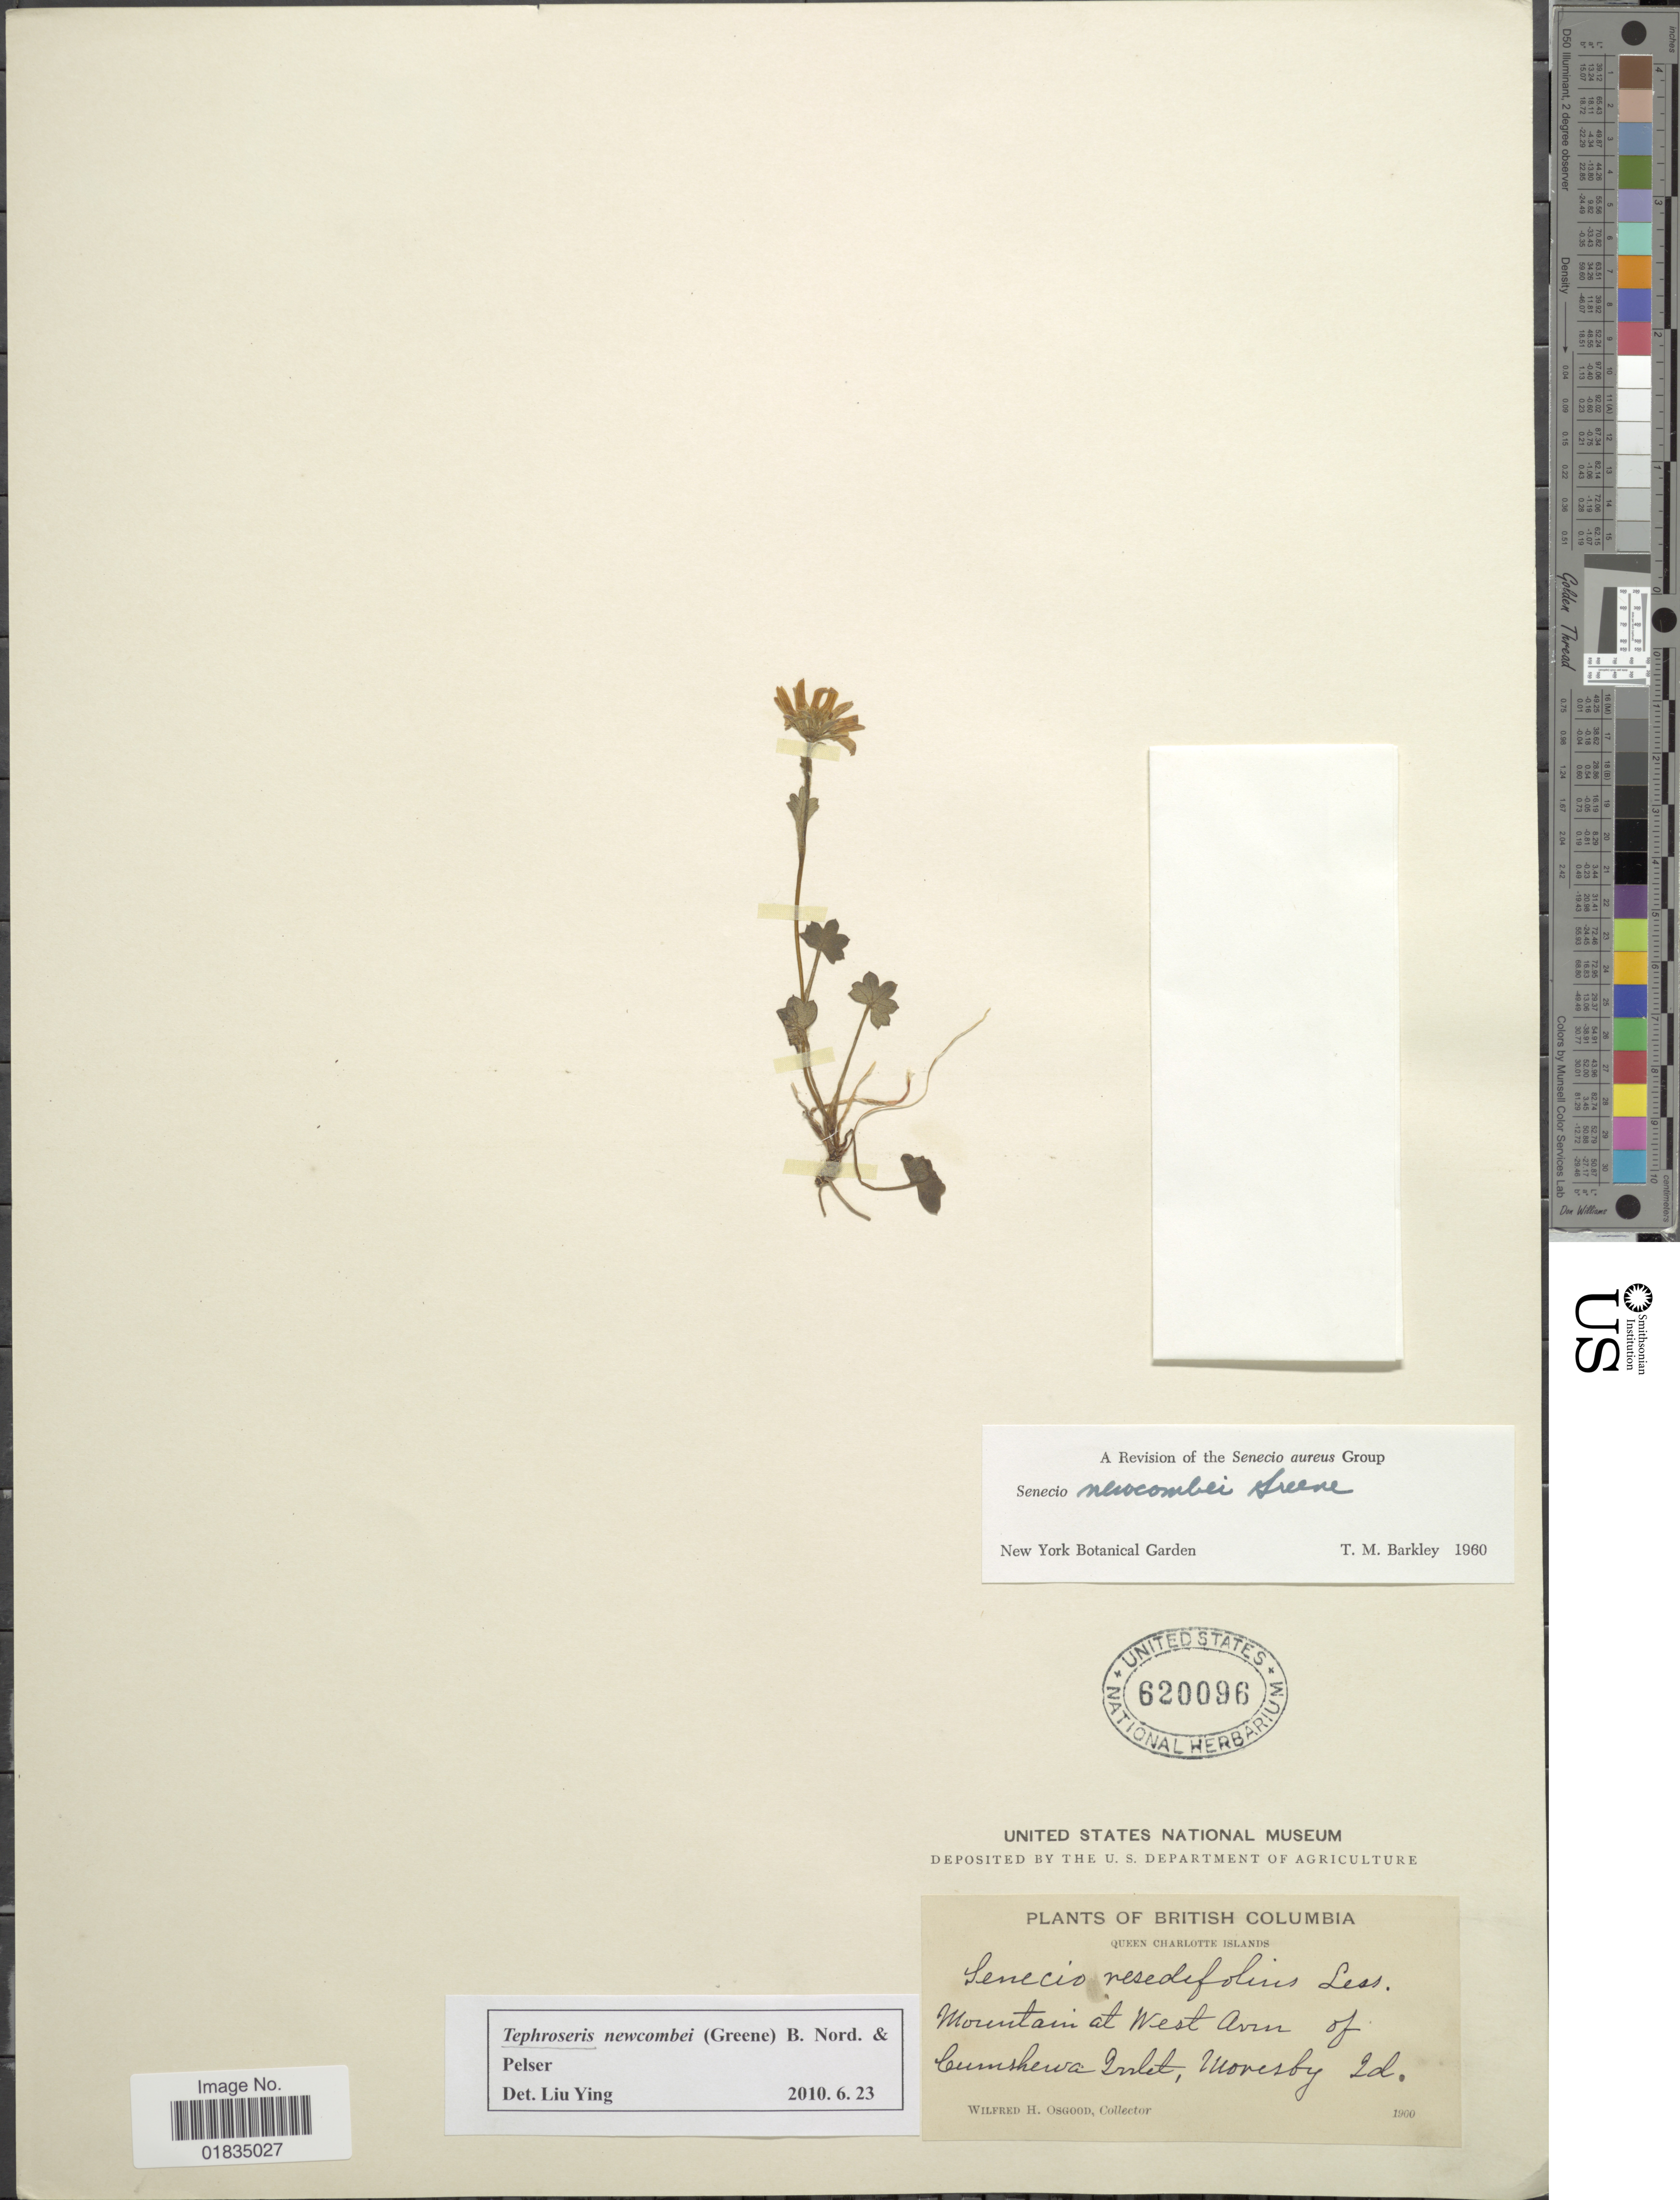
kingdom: Plantae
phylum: Tracheophyta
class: Magnoliopsida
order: Asterales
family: Asteraceae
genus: Packera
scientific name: Packera heterophylla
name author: (Fisch.) E. Wiebe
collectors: W. Osgood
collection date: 1900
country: Canada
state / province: British Columbia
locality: Queen Charlotte Islands, Mountain at West Arm of Cumshewa Inlet, Moresby Id.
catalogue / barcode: US 620096